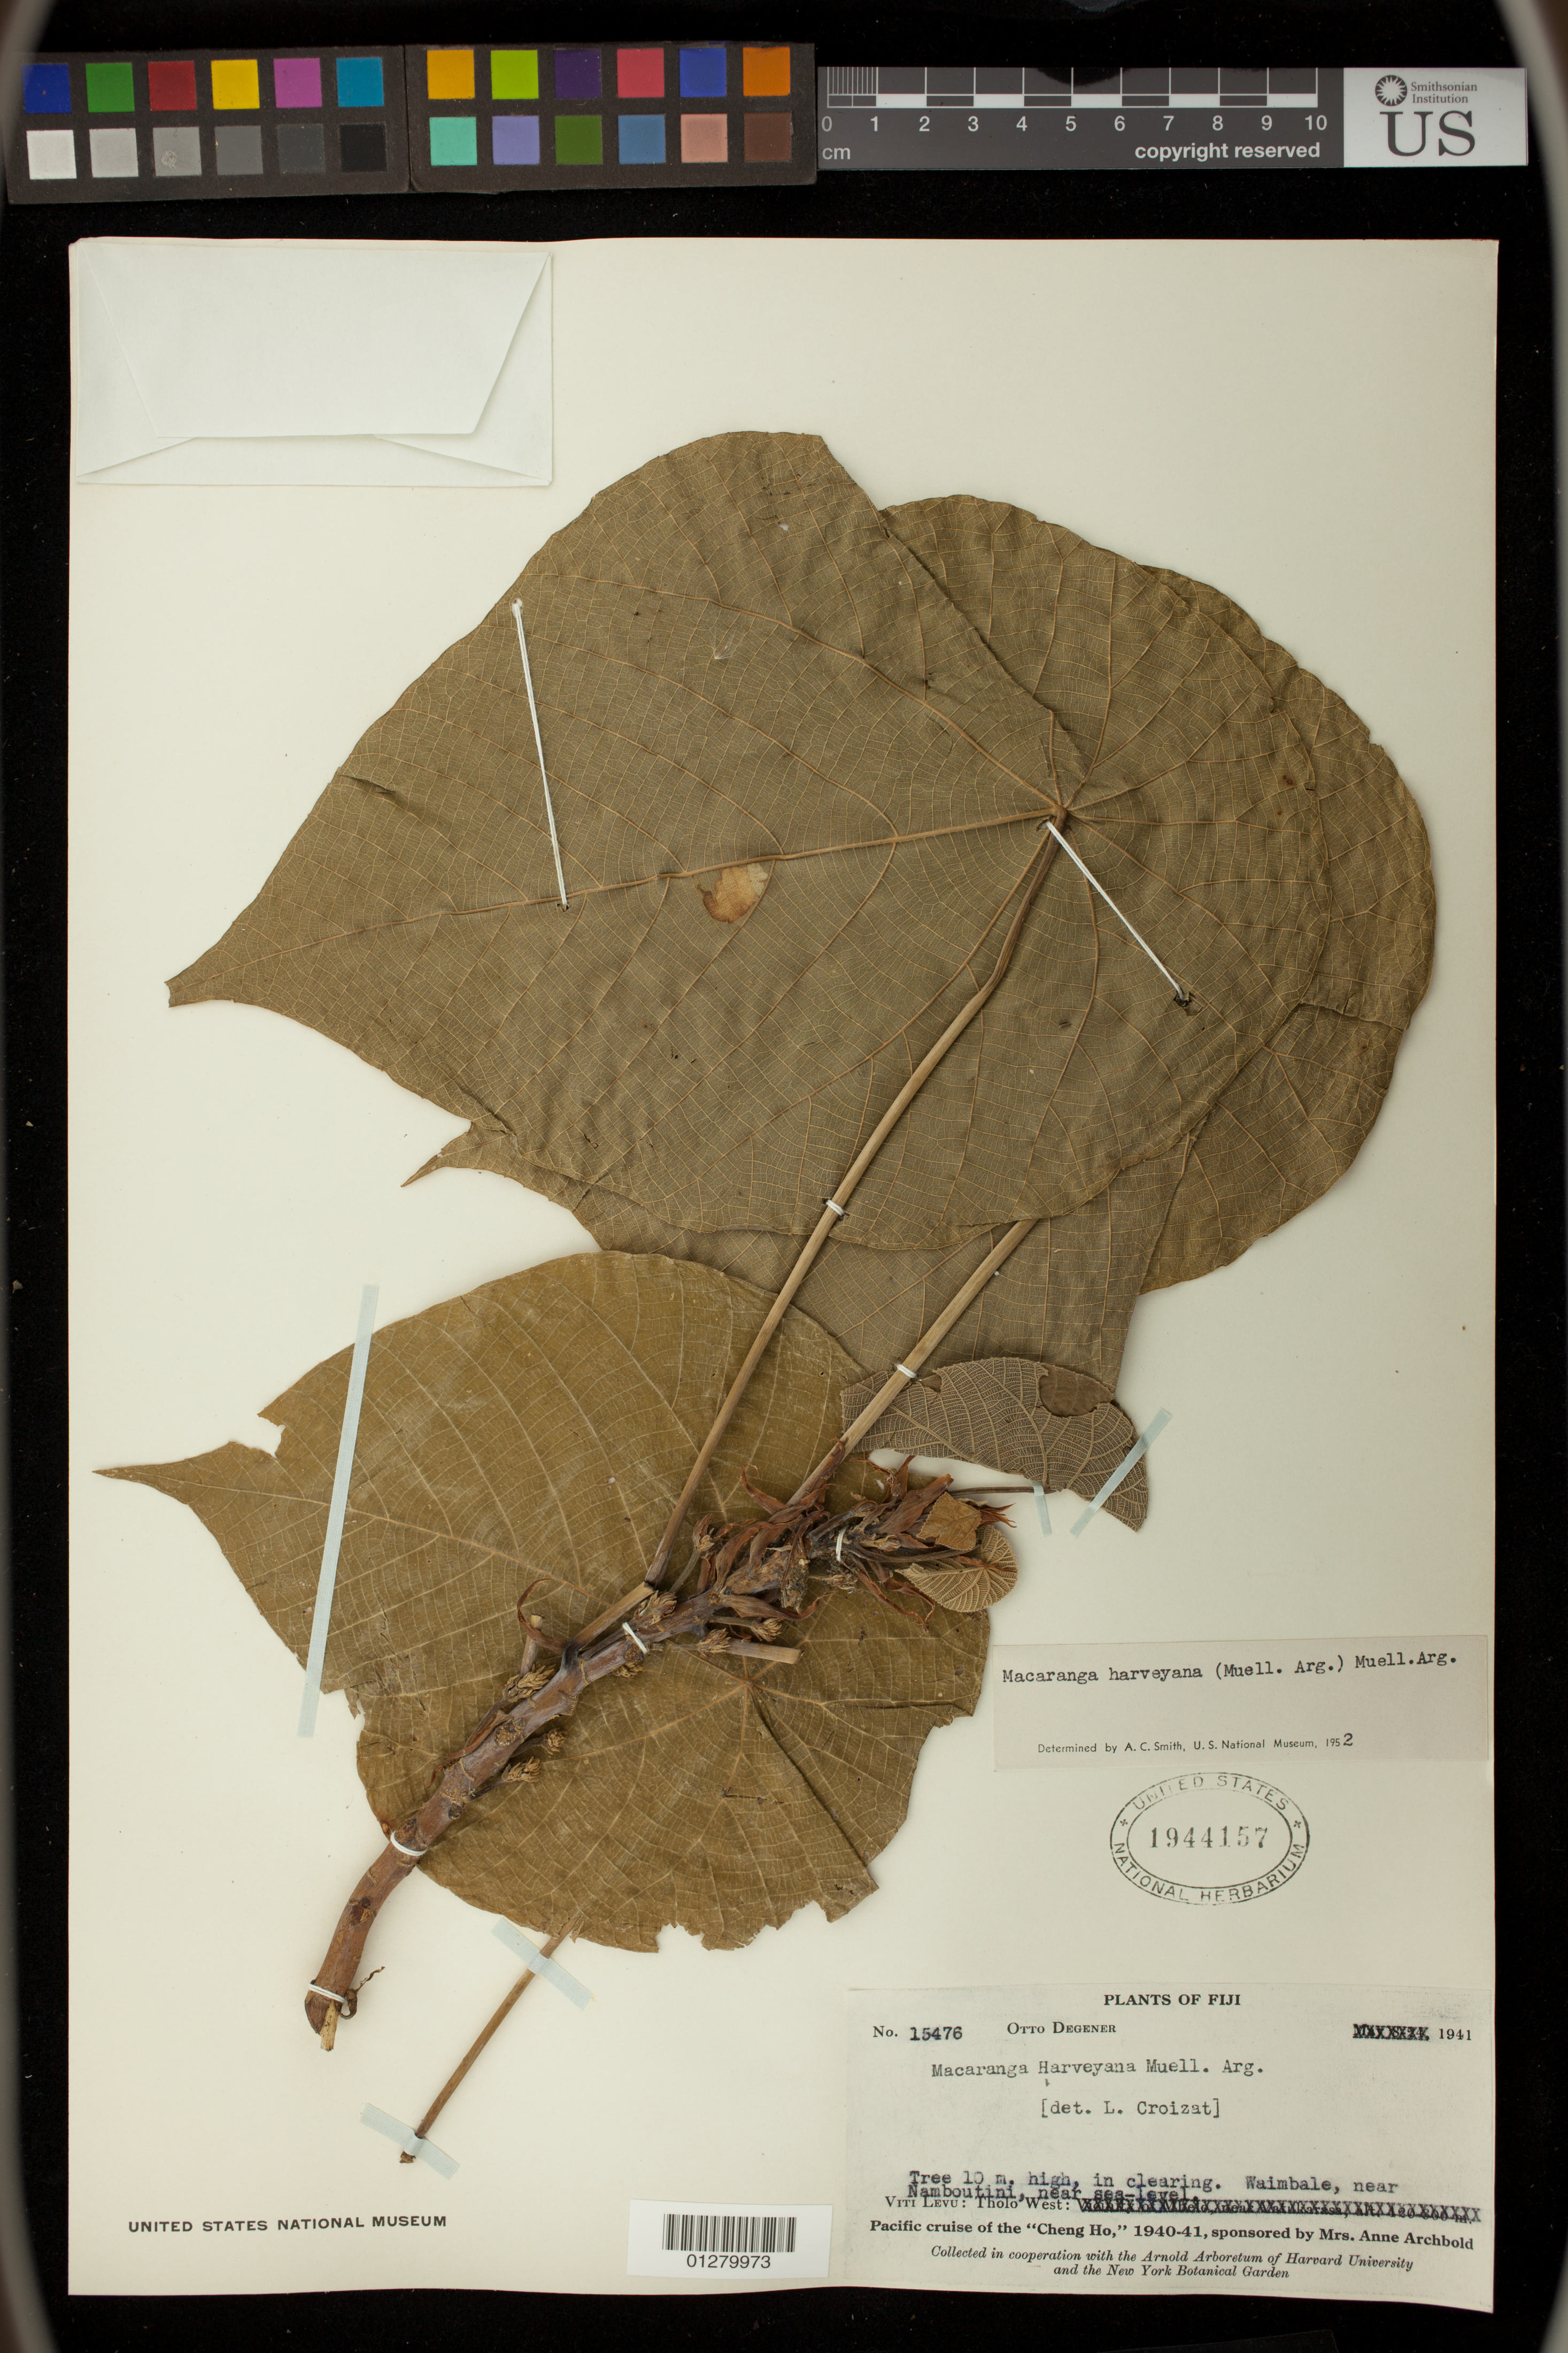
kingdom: Plantae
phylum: Tracheophyta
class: Magnoliopsida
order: Malpighiales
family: Euphorbiaceae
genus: Macaranga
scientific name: Macaranga harveyana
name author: Müll. Arg.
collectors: O. Degener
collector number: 15476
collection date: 1941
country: Fiji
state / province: Central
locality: Waimbale near Namboutini near sea level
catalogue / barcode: US 1944157